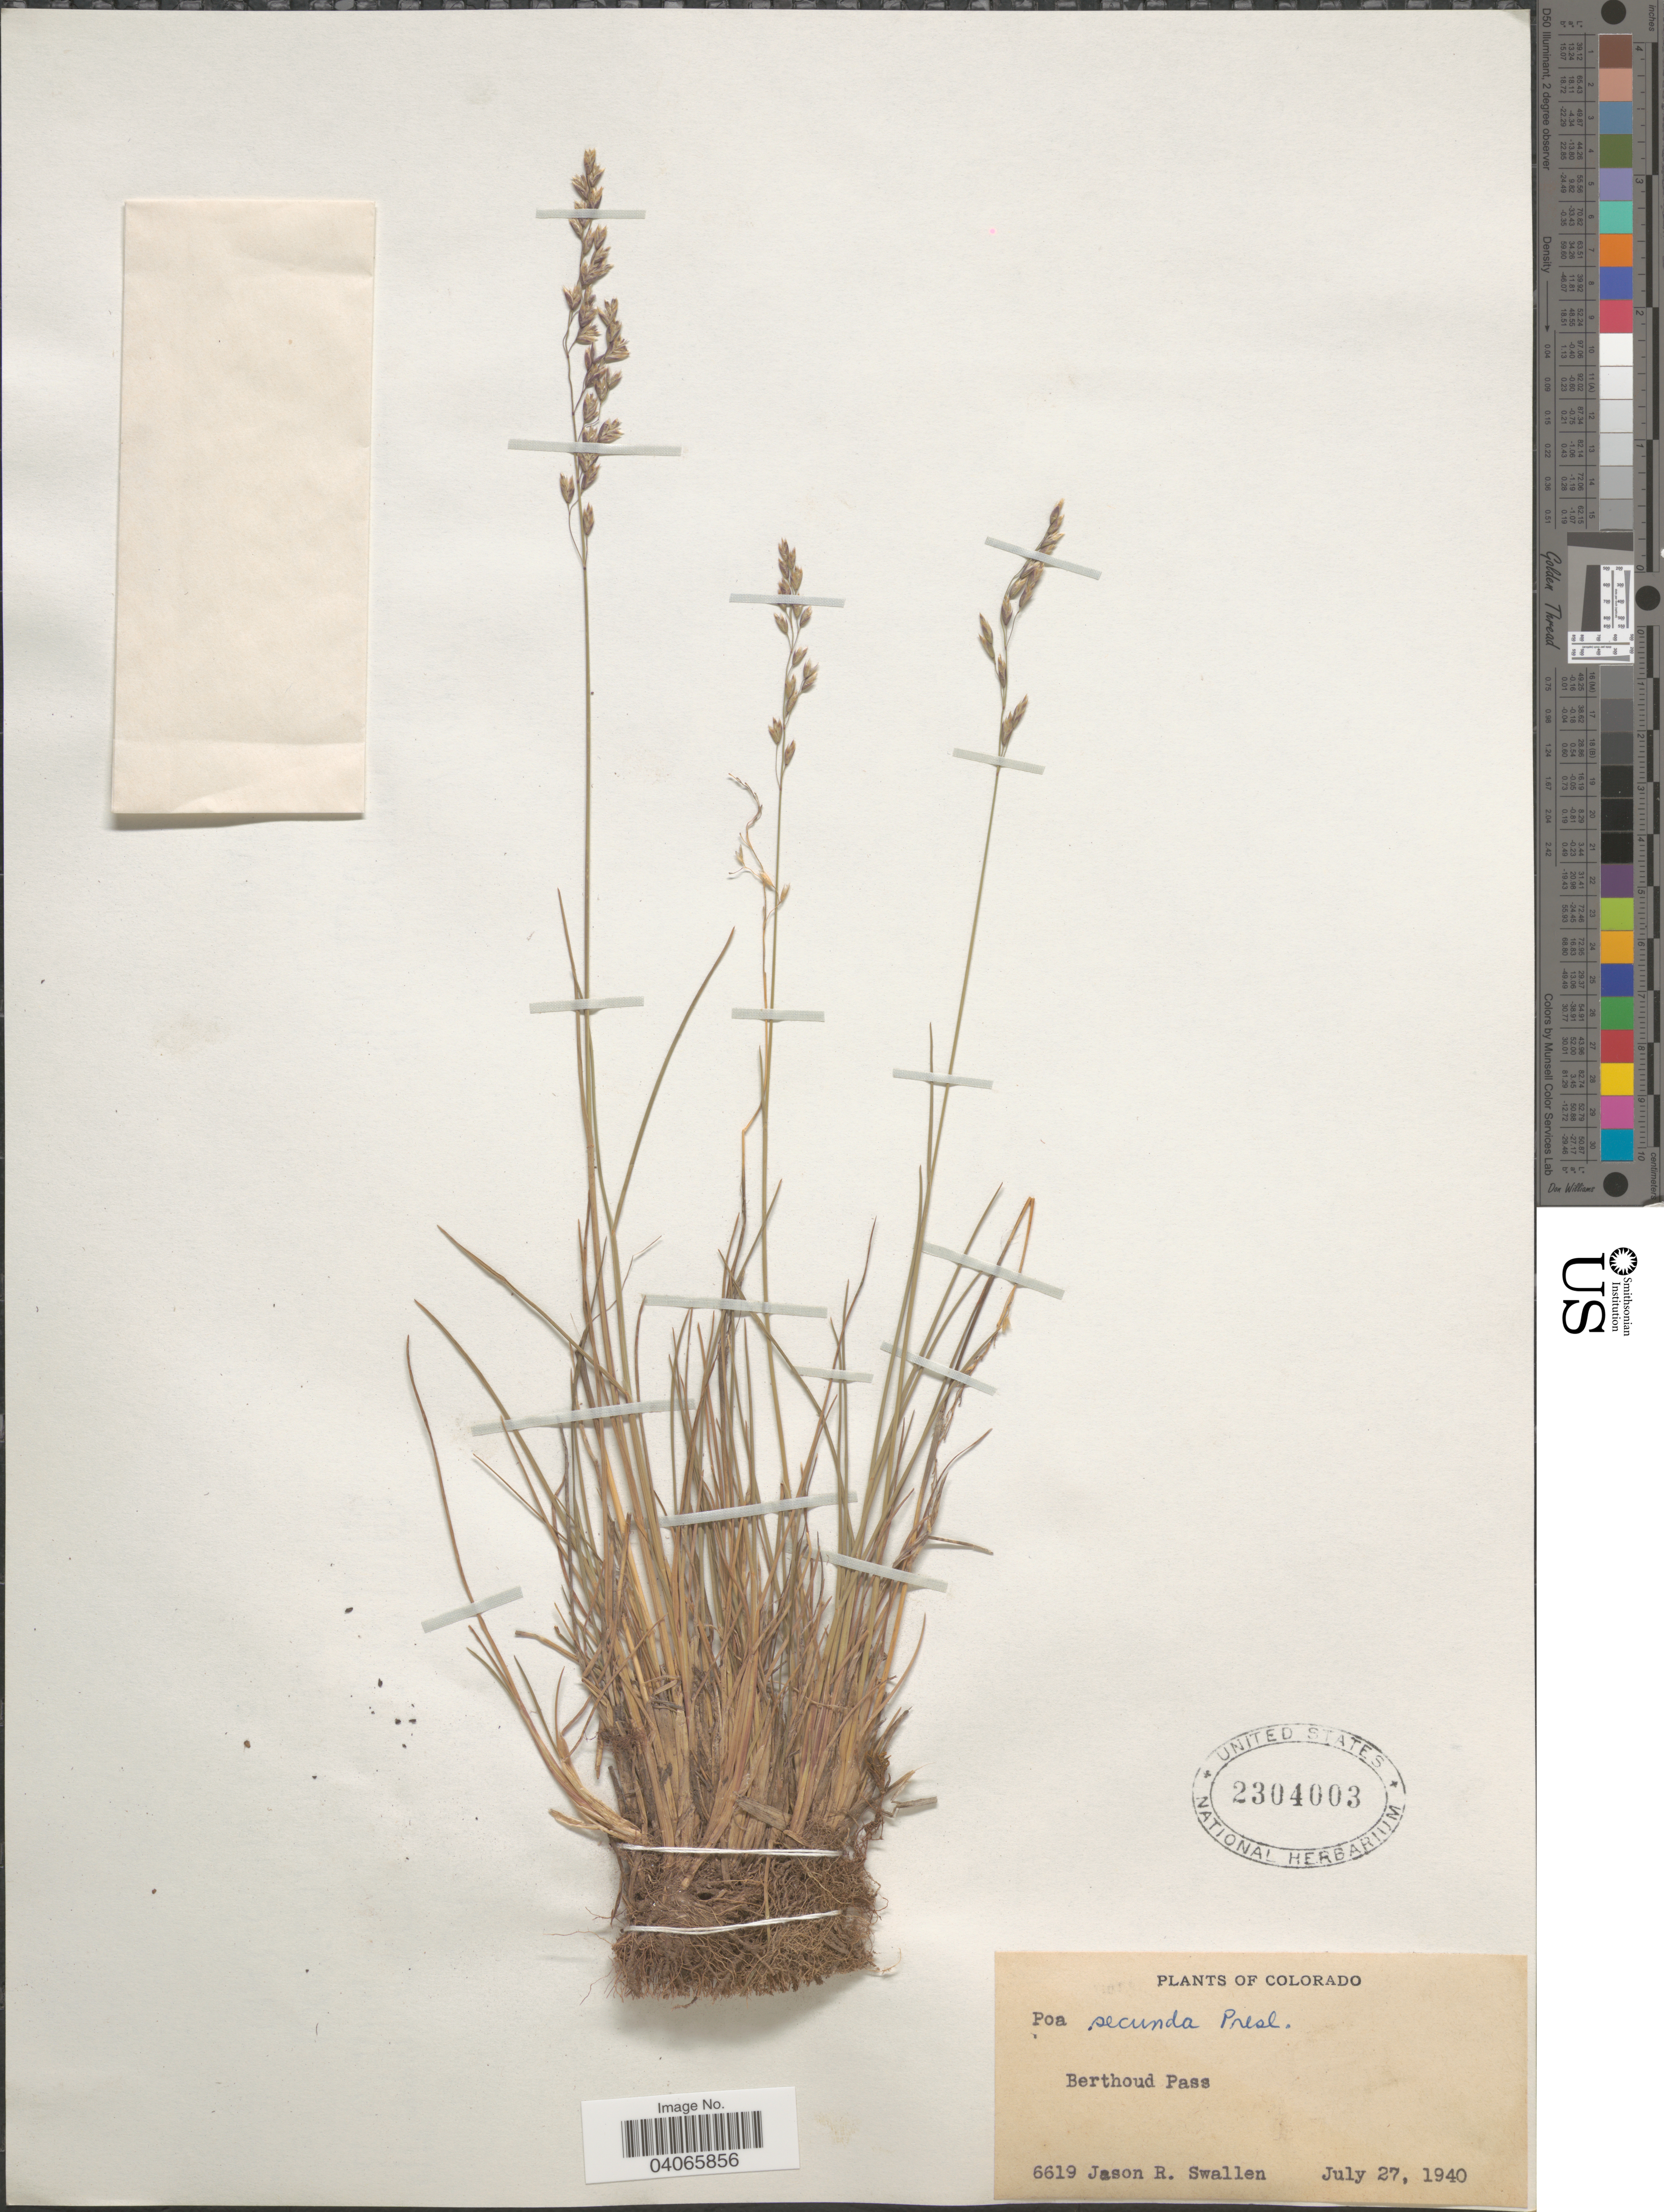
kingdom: Plantae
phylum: Tracheophyta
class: Liliopsida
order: Poales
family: Poaceae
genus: Poa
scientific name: Poa secunda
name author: J. Presl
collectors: J. R. Swallen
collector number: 6619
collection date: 1940-07-27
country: United States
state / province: Colorado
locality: Berthoud Pass.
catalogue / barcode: US 2304003